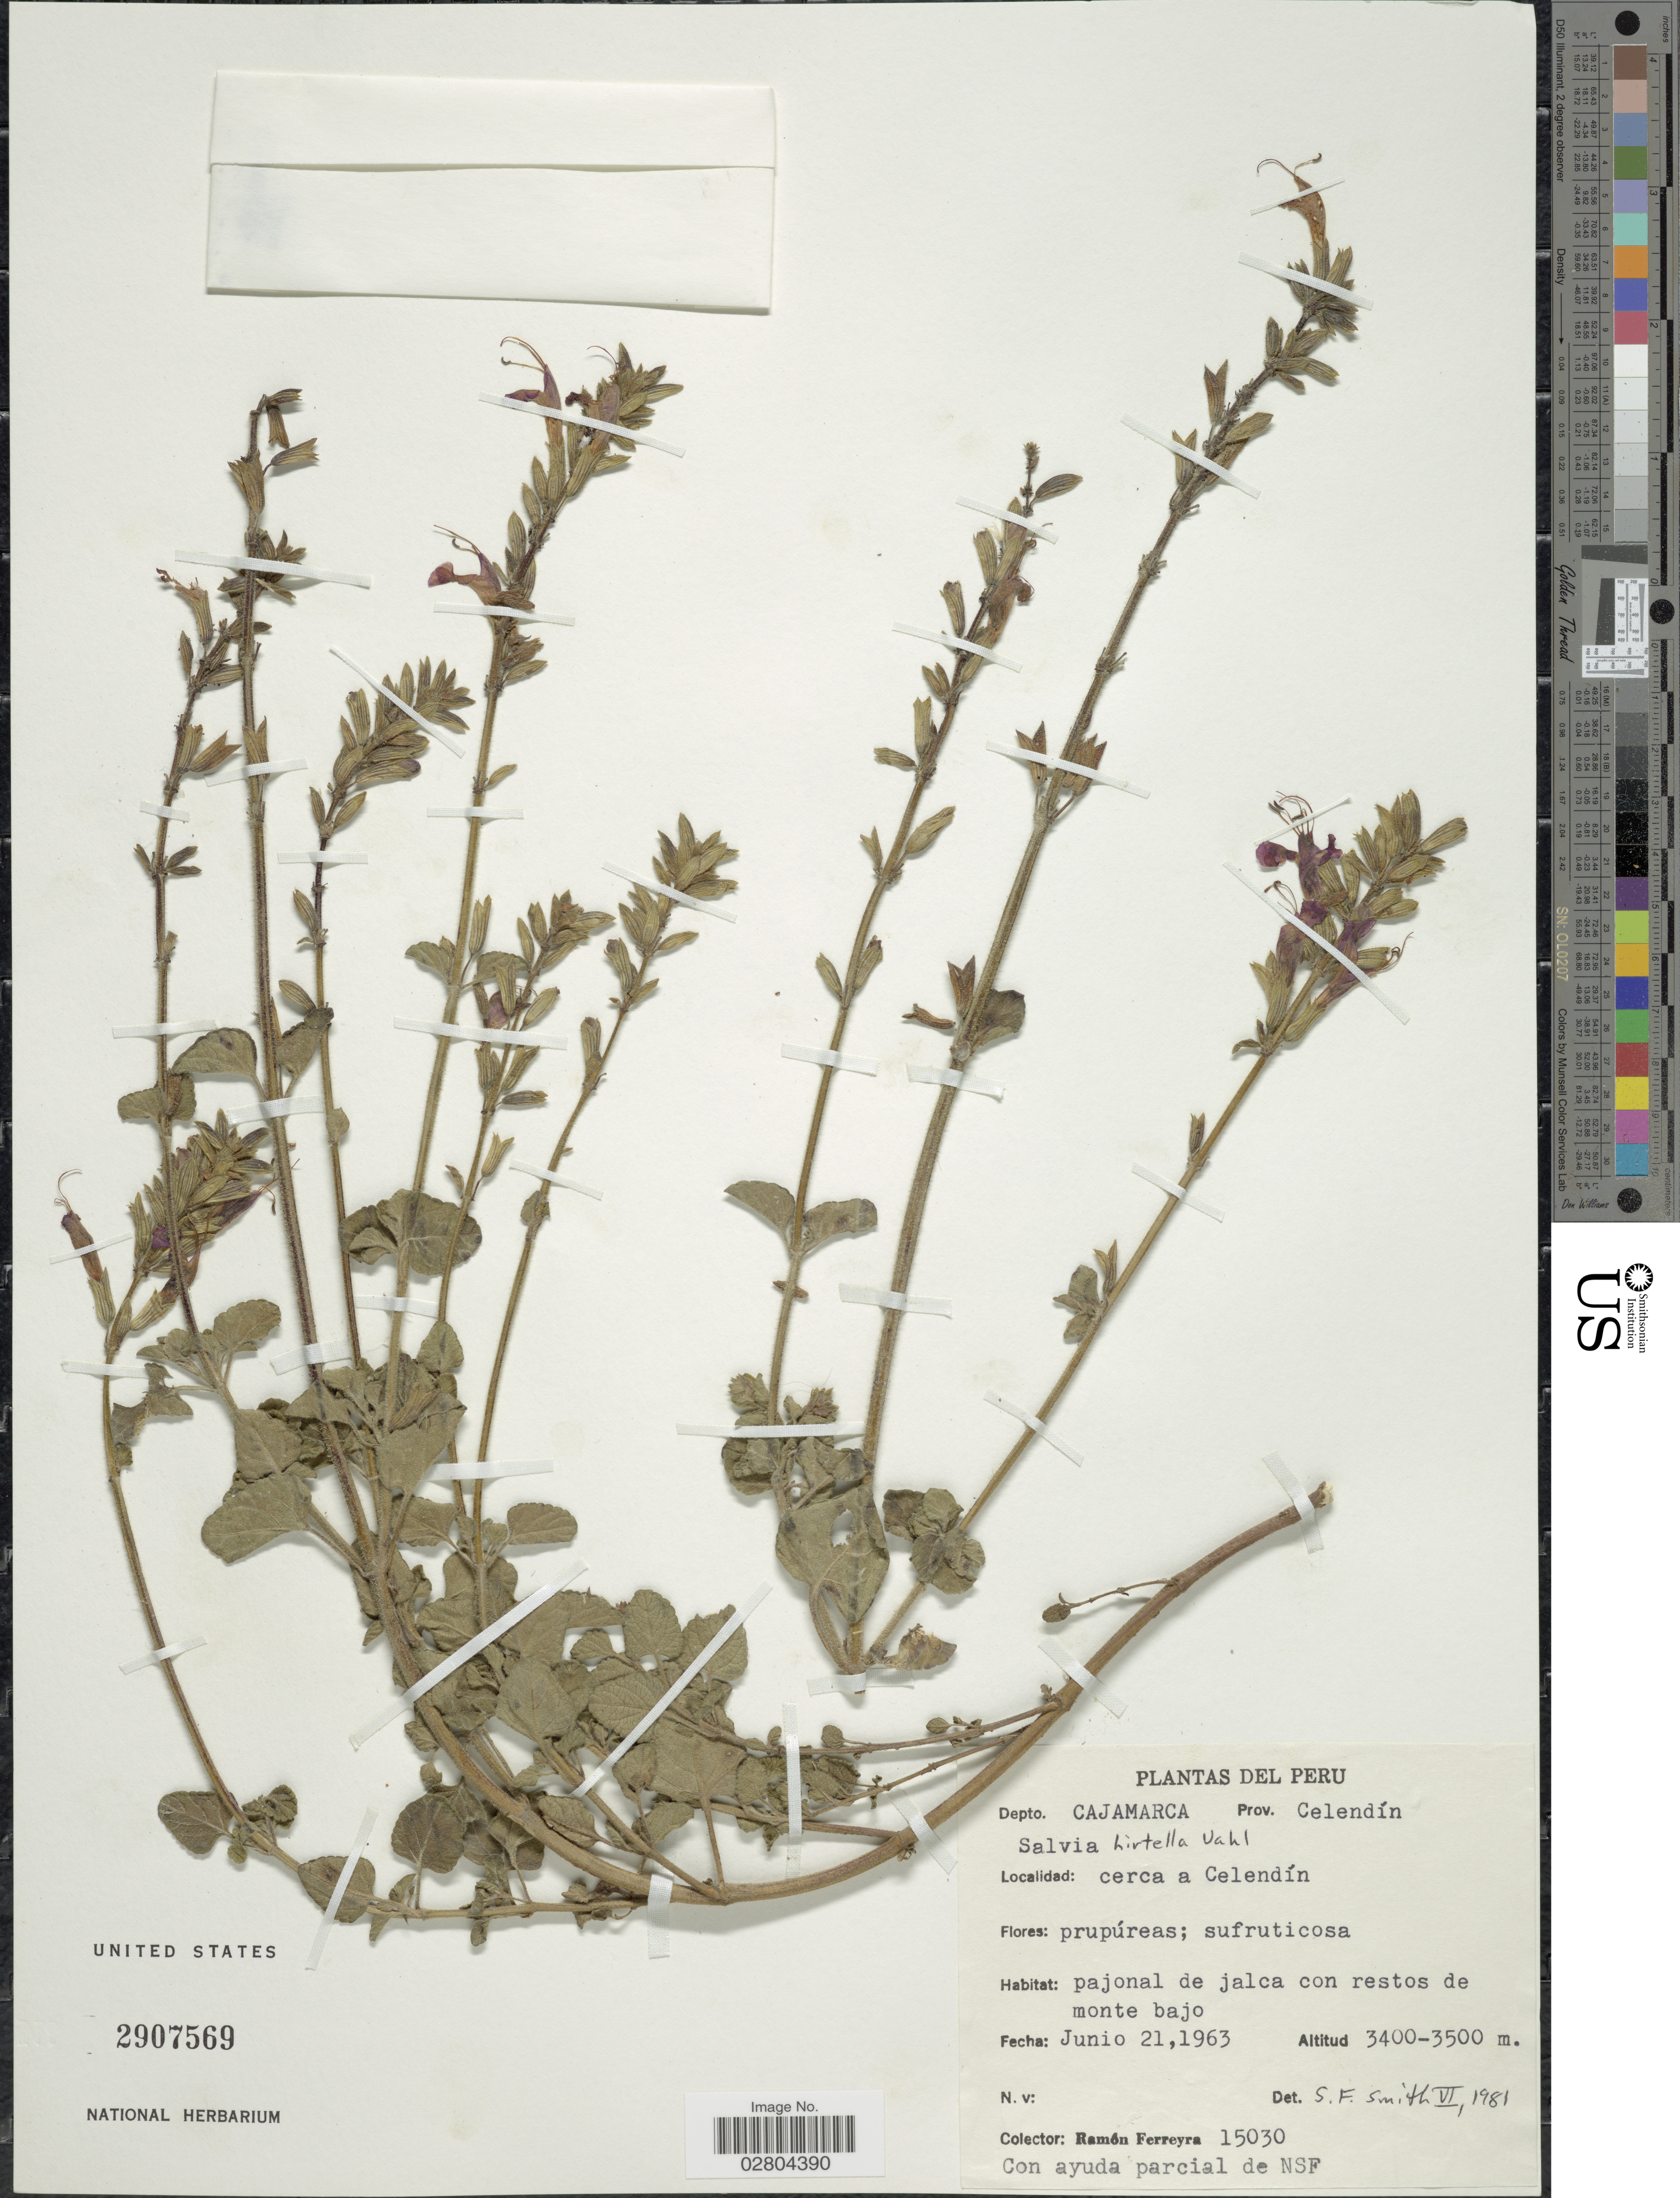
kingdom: Plantae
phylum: Tracheophyta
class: Magnoliopsida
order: Lamiales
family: Lamiaceae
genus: Salvia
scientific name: Salvia hirtella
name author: Vahl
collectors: R. A. Ferreyra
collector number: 15030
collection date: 1963-06-21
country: Peru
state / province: Cajamarca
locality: Depto. Cajamarca. Prov. Celendín. cerca a Celendín.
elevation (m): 3400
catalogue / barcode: US 2907569